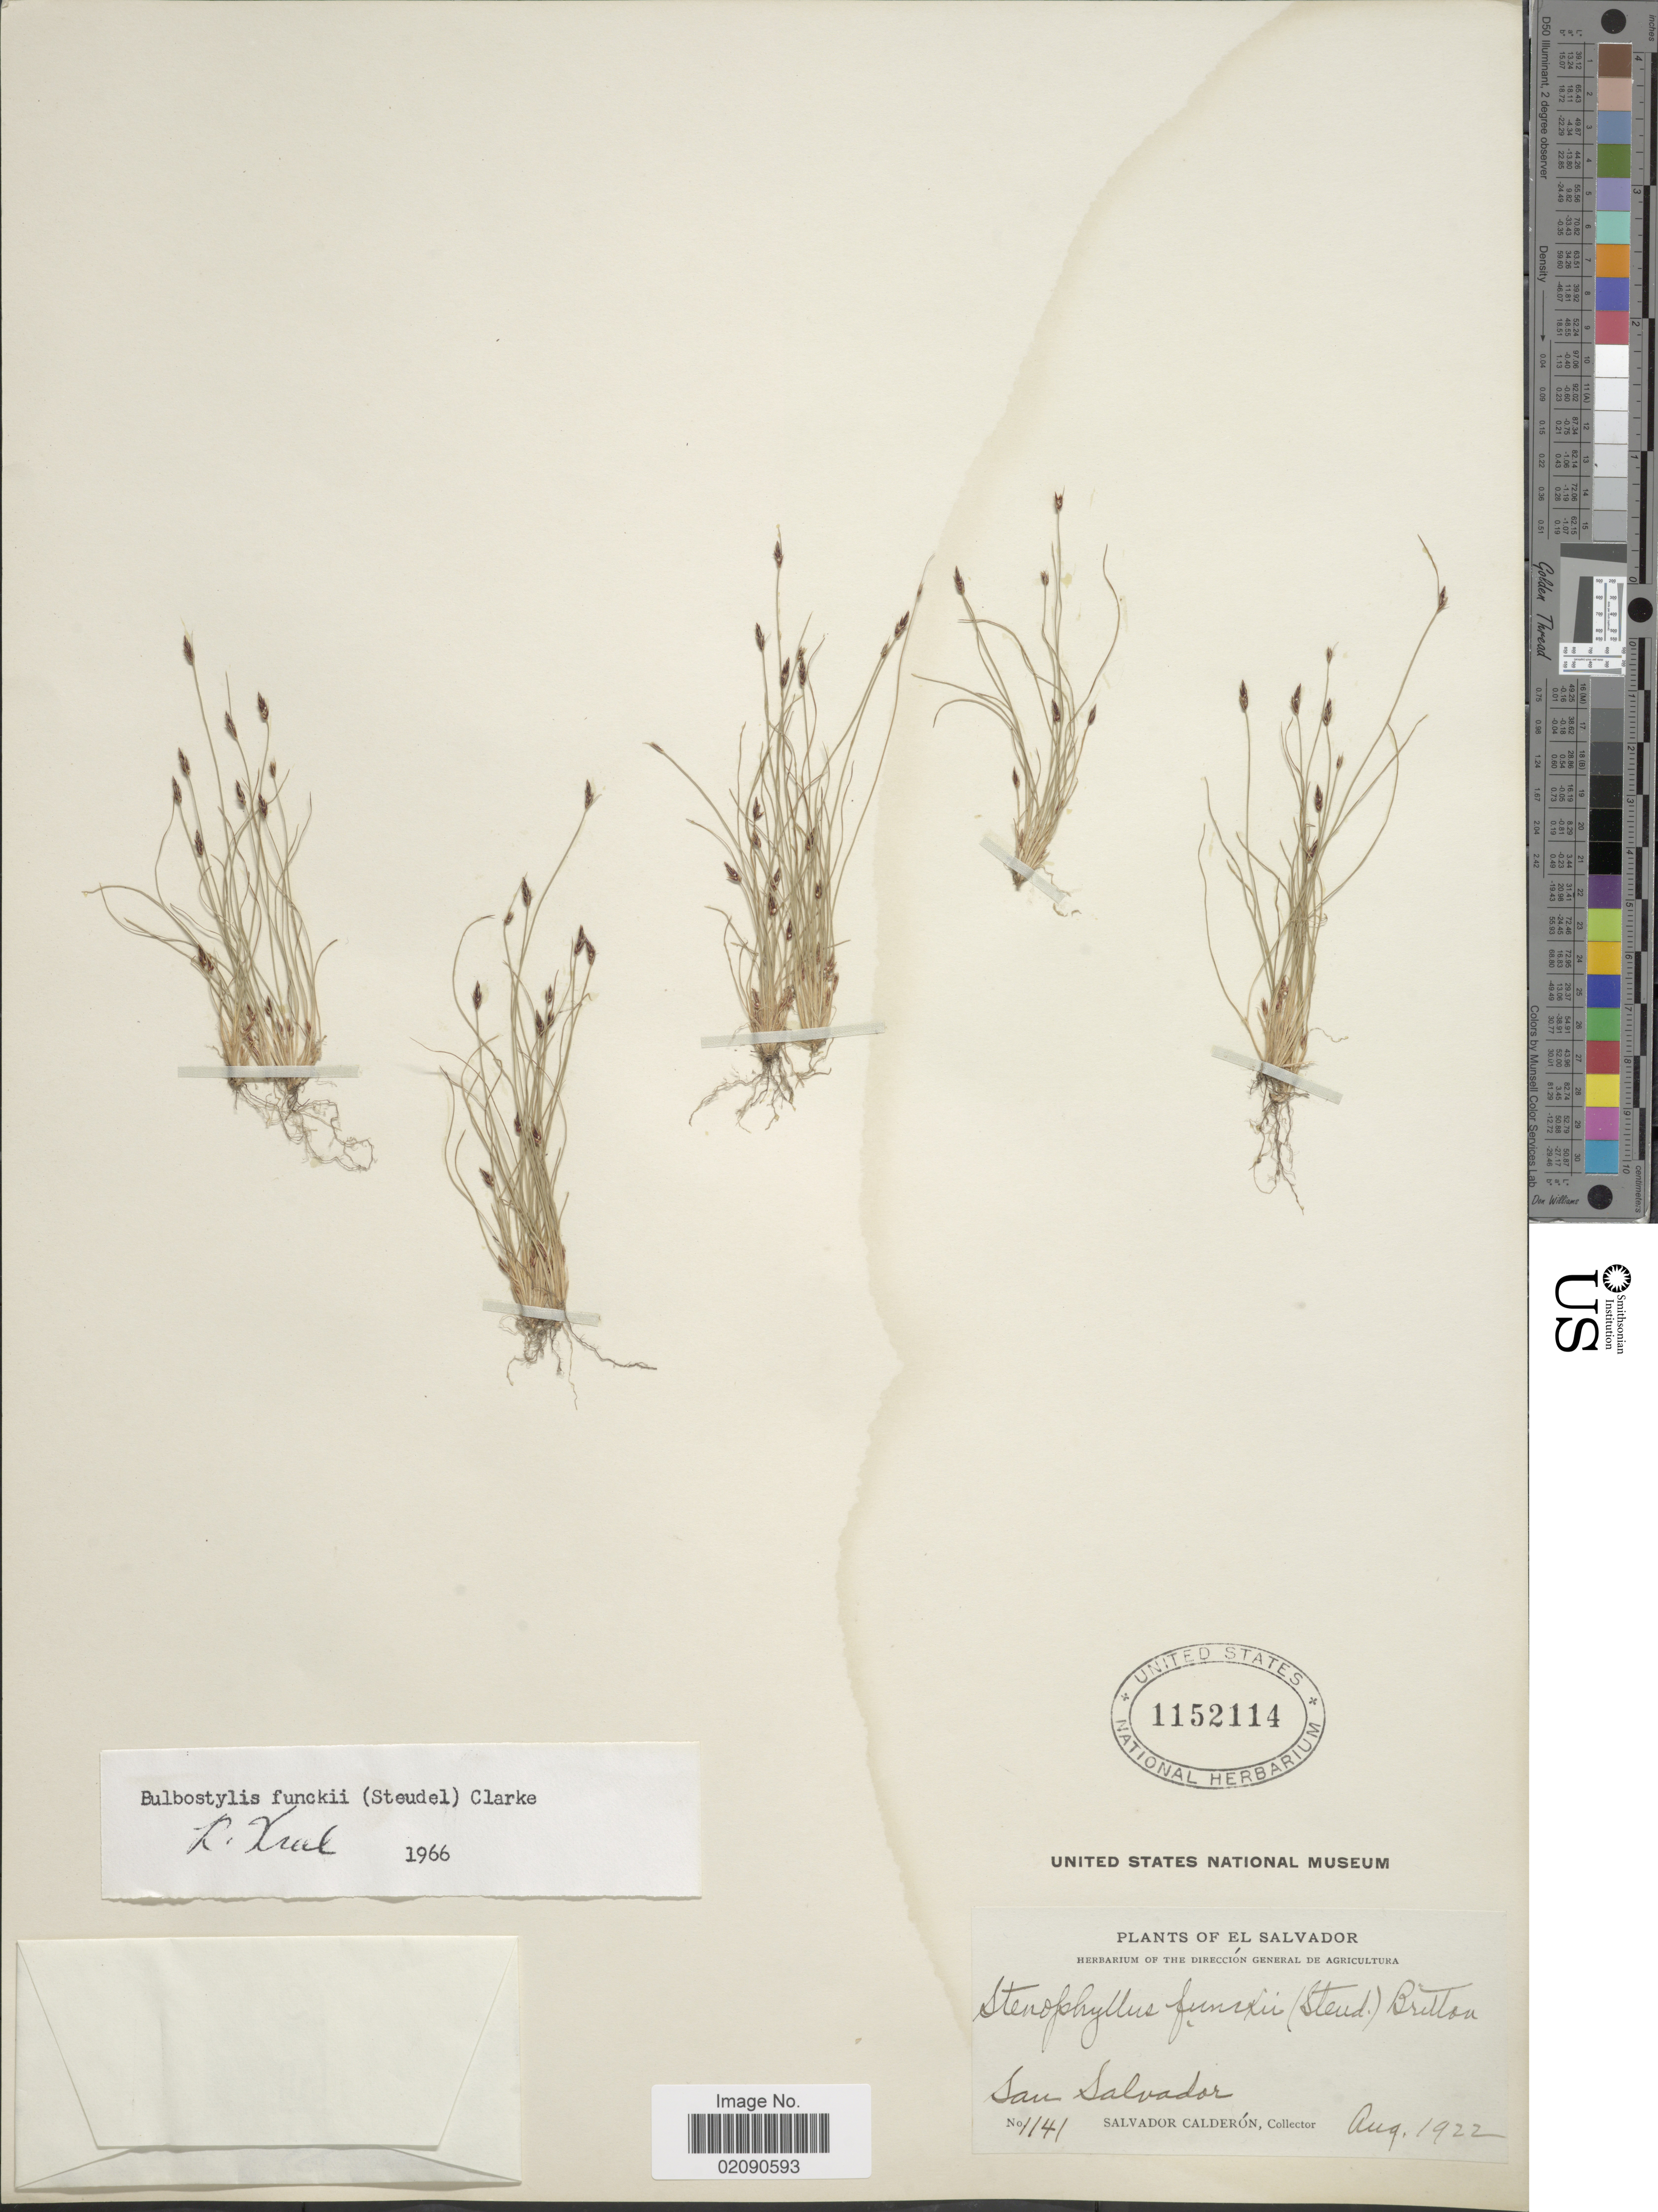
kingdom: Plantae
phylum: Tracheophyta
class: Liliopsida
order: Poales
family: Cyperaceae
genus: Bulbostylis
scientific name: Bulbostylis funckii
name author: (Steud.) C.B. Clarke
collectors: S. Calderón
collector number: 1141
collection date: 1922-08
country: El Salvador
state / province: San Salvador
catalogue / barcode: US 1152114